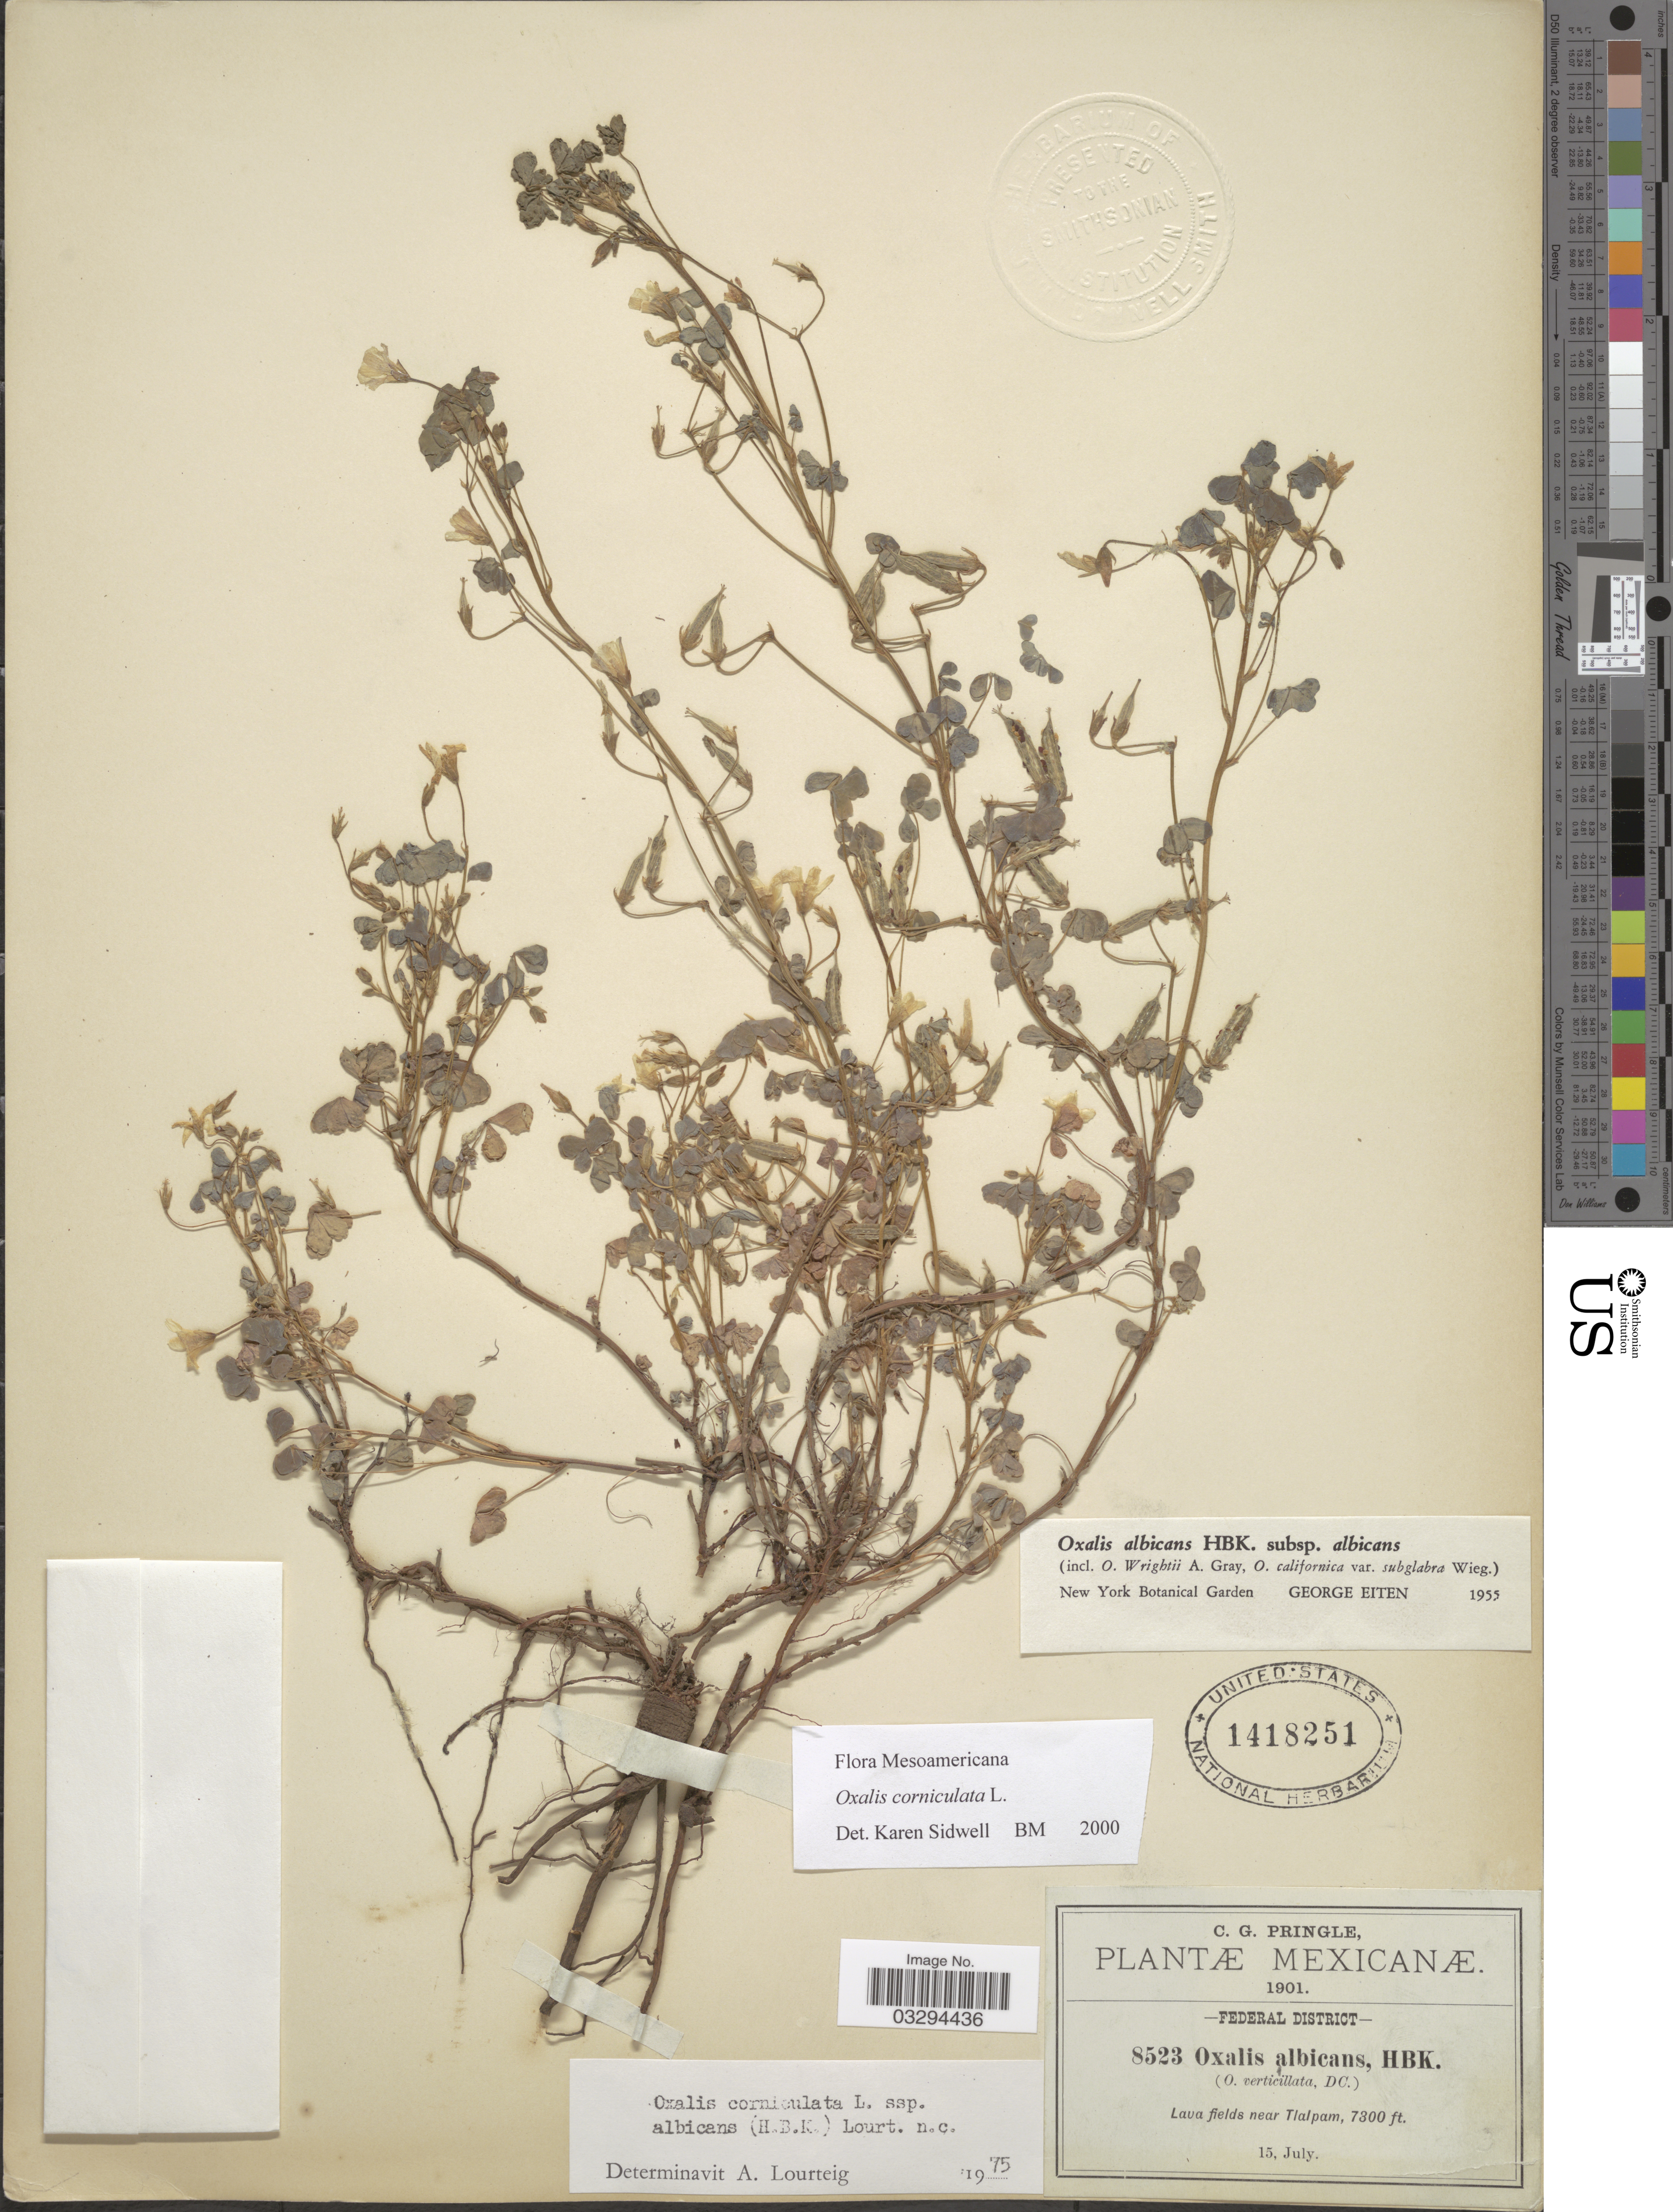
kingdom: Plantae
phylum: Tracheophyta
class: Magnoliopsida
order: Oxalidales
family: Oxalidaceae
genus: Oxalis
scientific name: Oxalis corniculata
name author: L.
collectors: C. G. Pringle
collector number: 8523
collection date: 1901-07-15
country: Mexico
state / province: Distrito Federal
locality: Federal District, Lava fields near Tlalpam.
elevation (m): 2225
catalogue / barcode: US 1418251